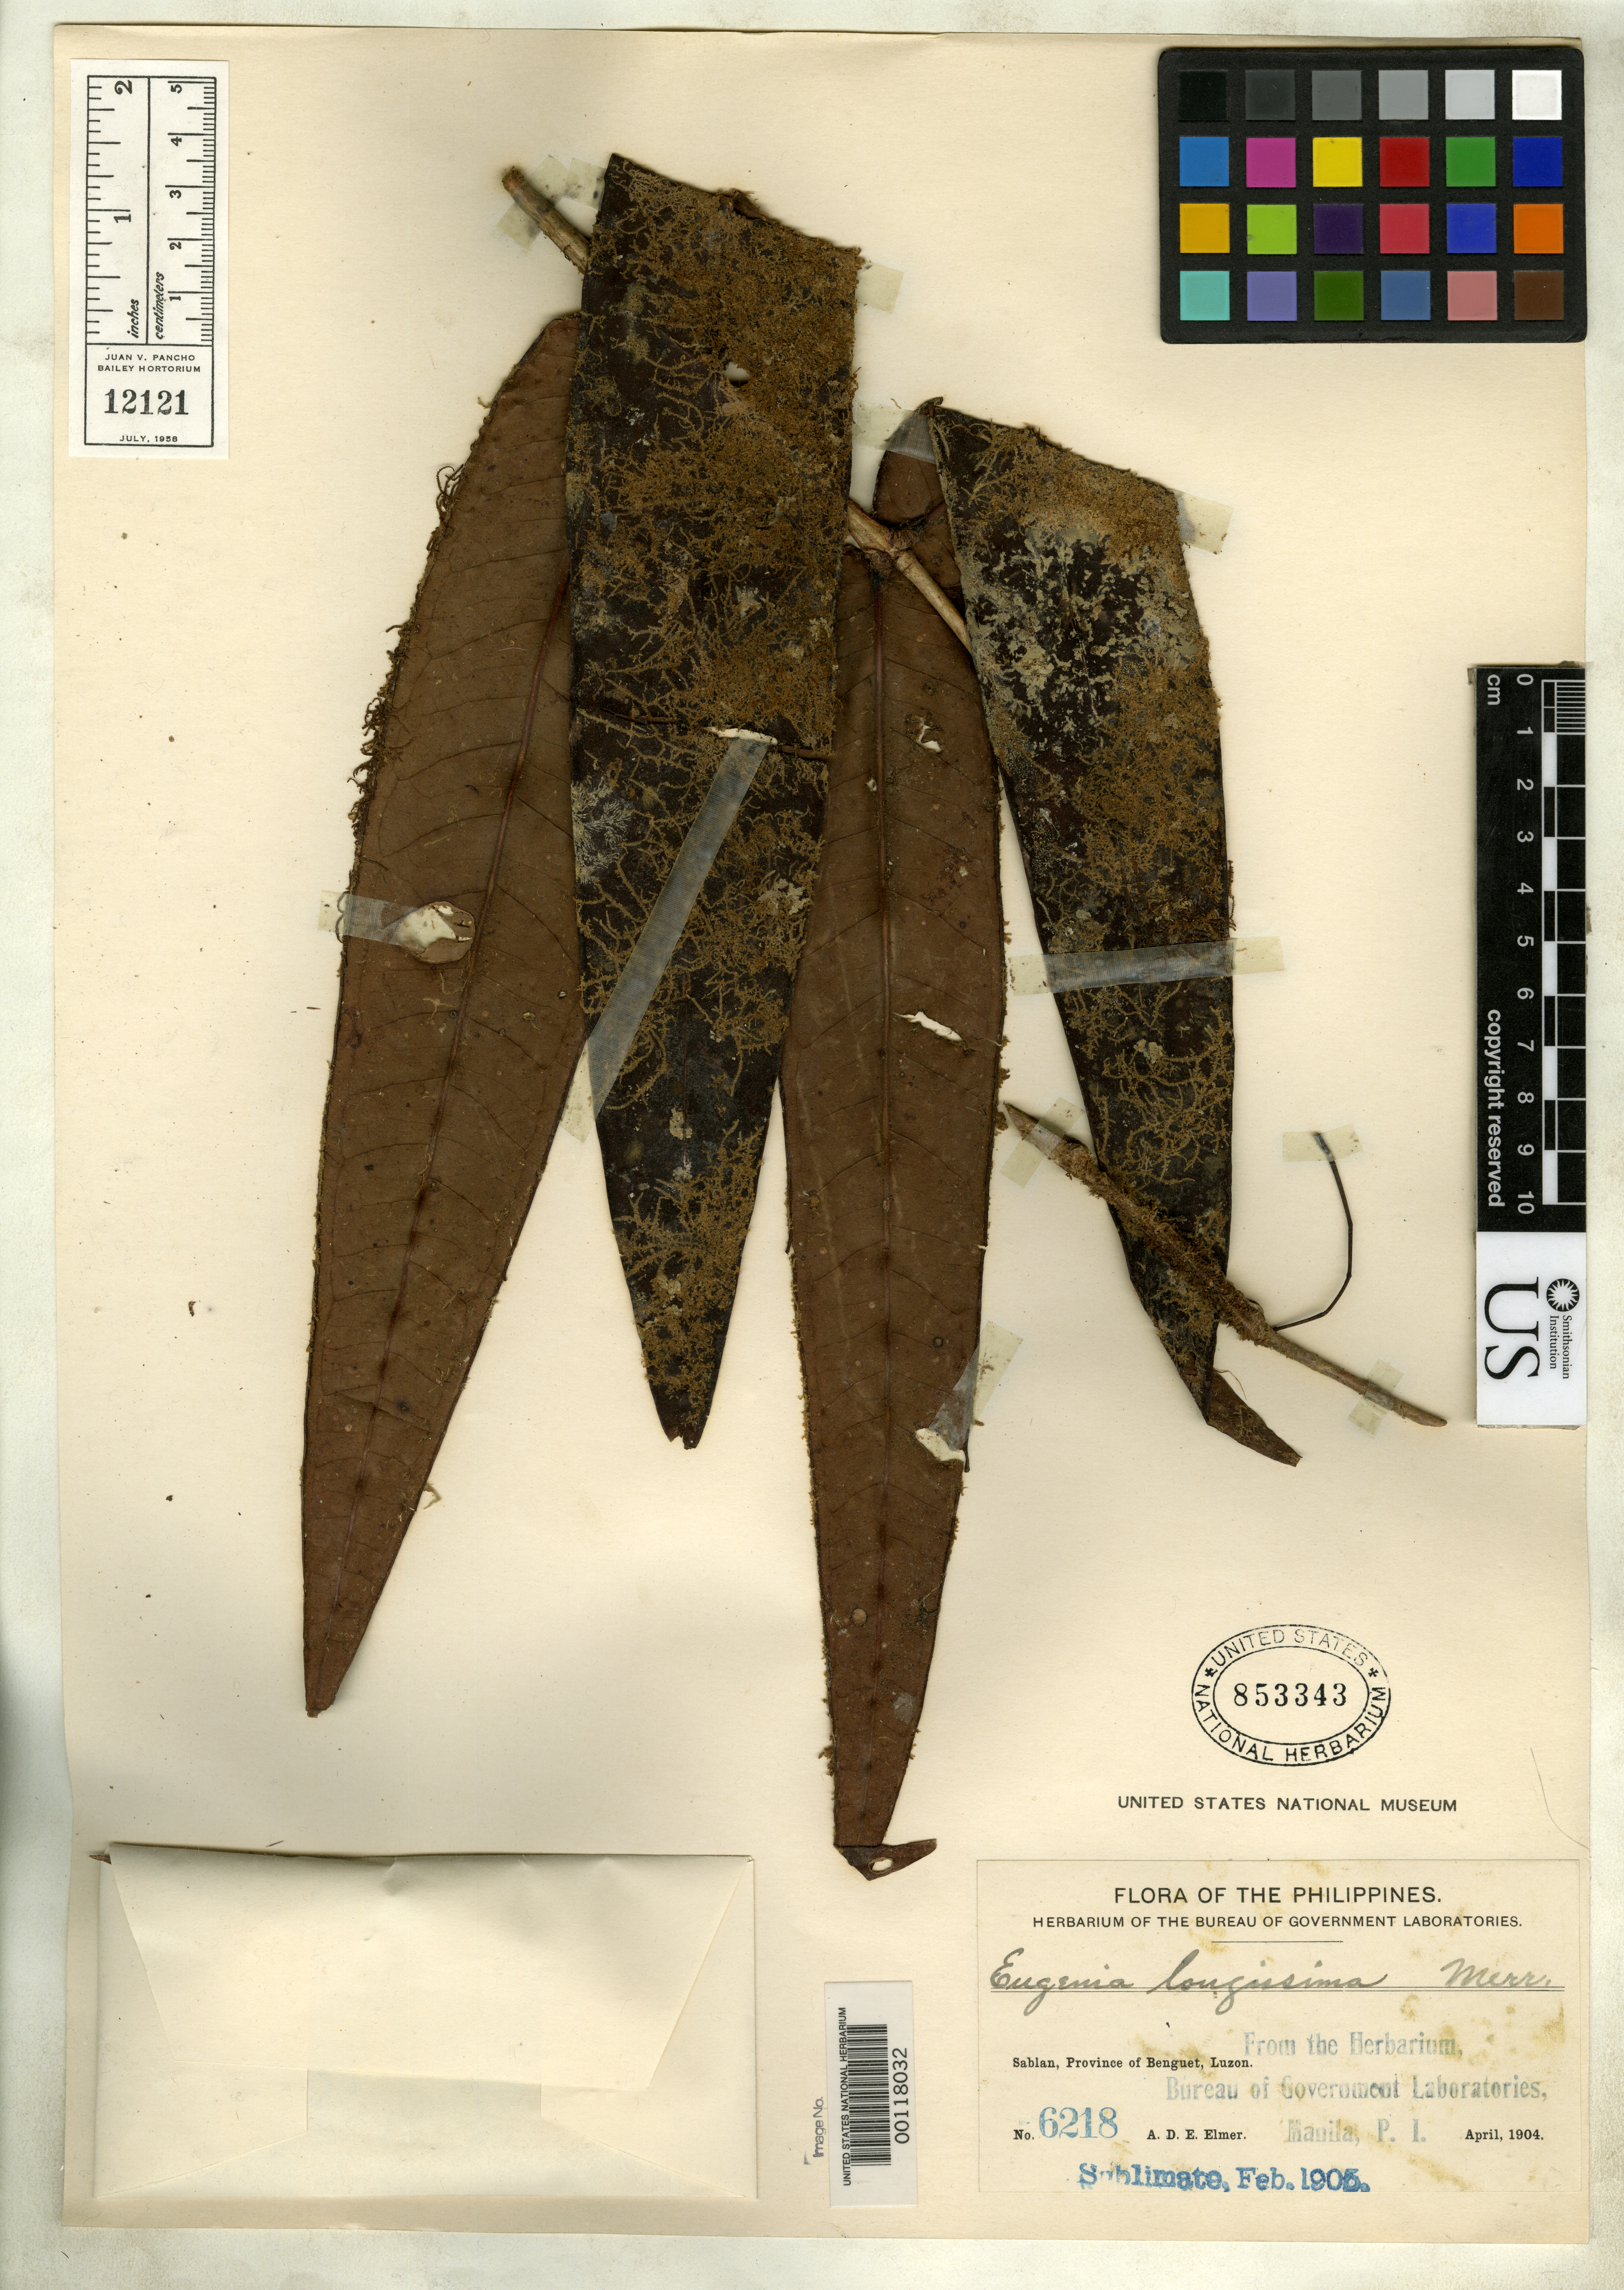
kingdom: Plantae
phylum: Tracheophyta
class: Magnoliopsida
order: Myrtales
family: Myrtaceae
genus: Eugenia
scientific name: Eugenia longissima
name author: Merr.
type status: Isotype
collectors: A. D. E. Elmer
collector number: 6218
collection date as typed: Apr 1904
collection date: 1904-04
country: Philippines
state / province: Cordillera (Administrative Region)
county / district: Benguet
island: Luzon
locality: Sablan.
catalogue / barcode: US 853343